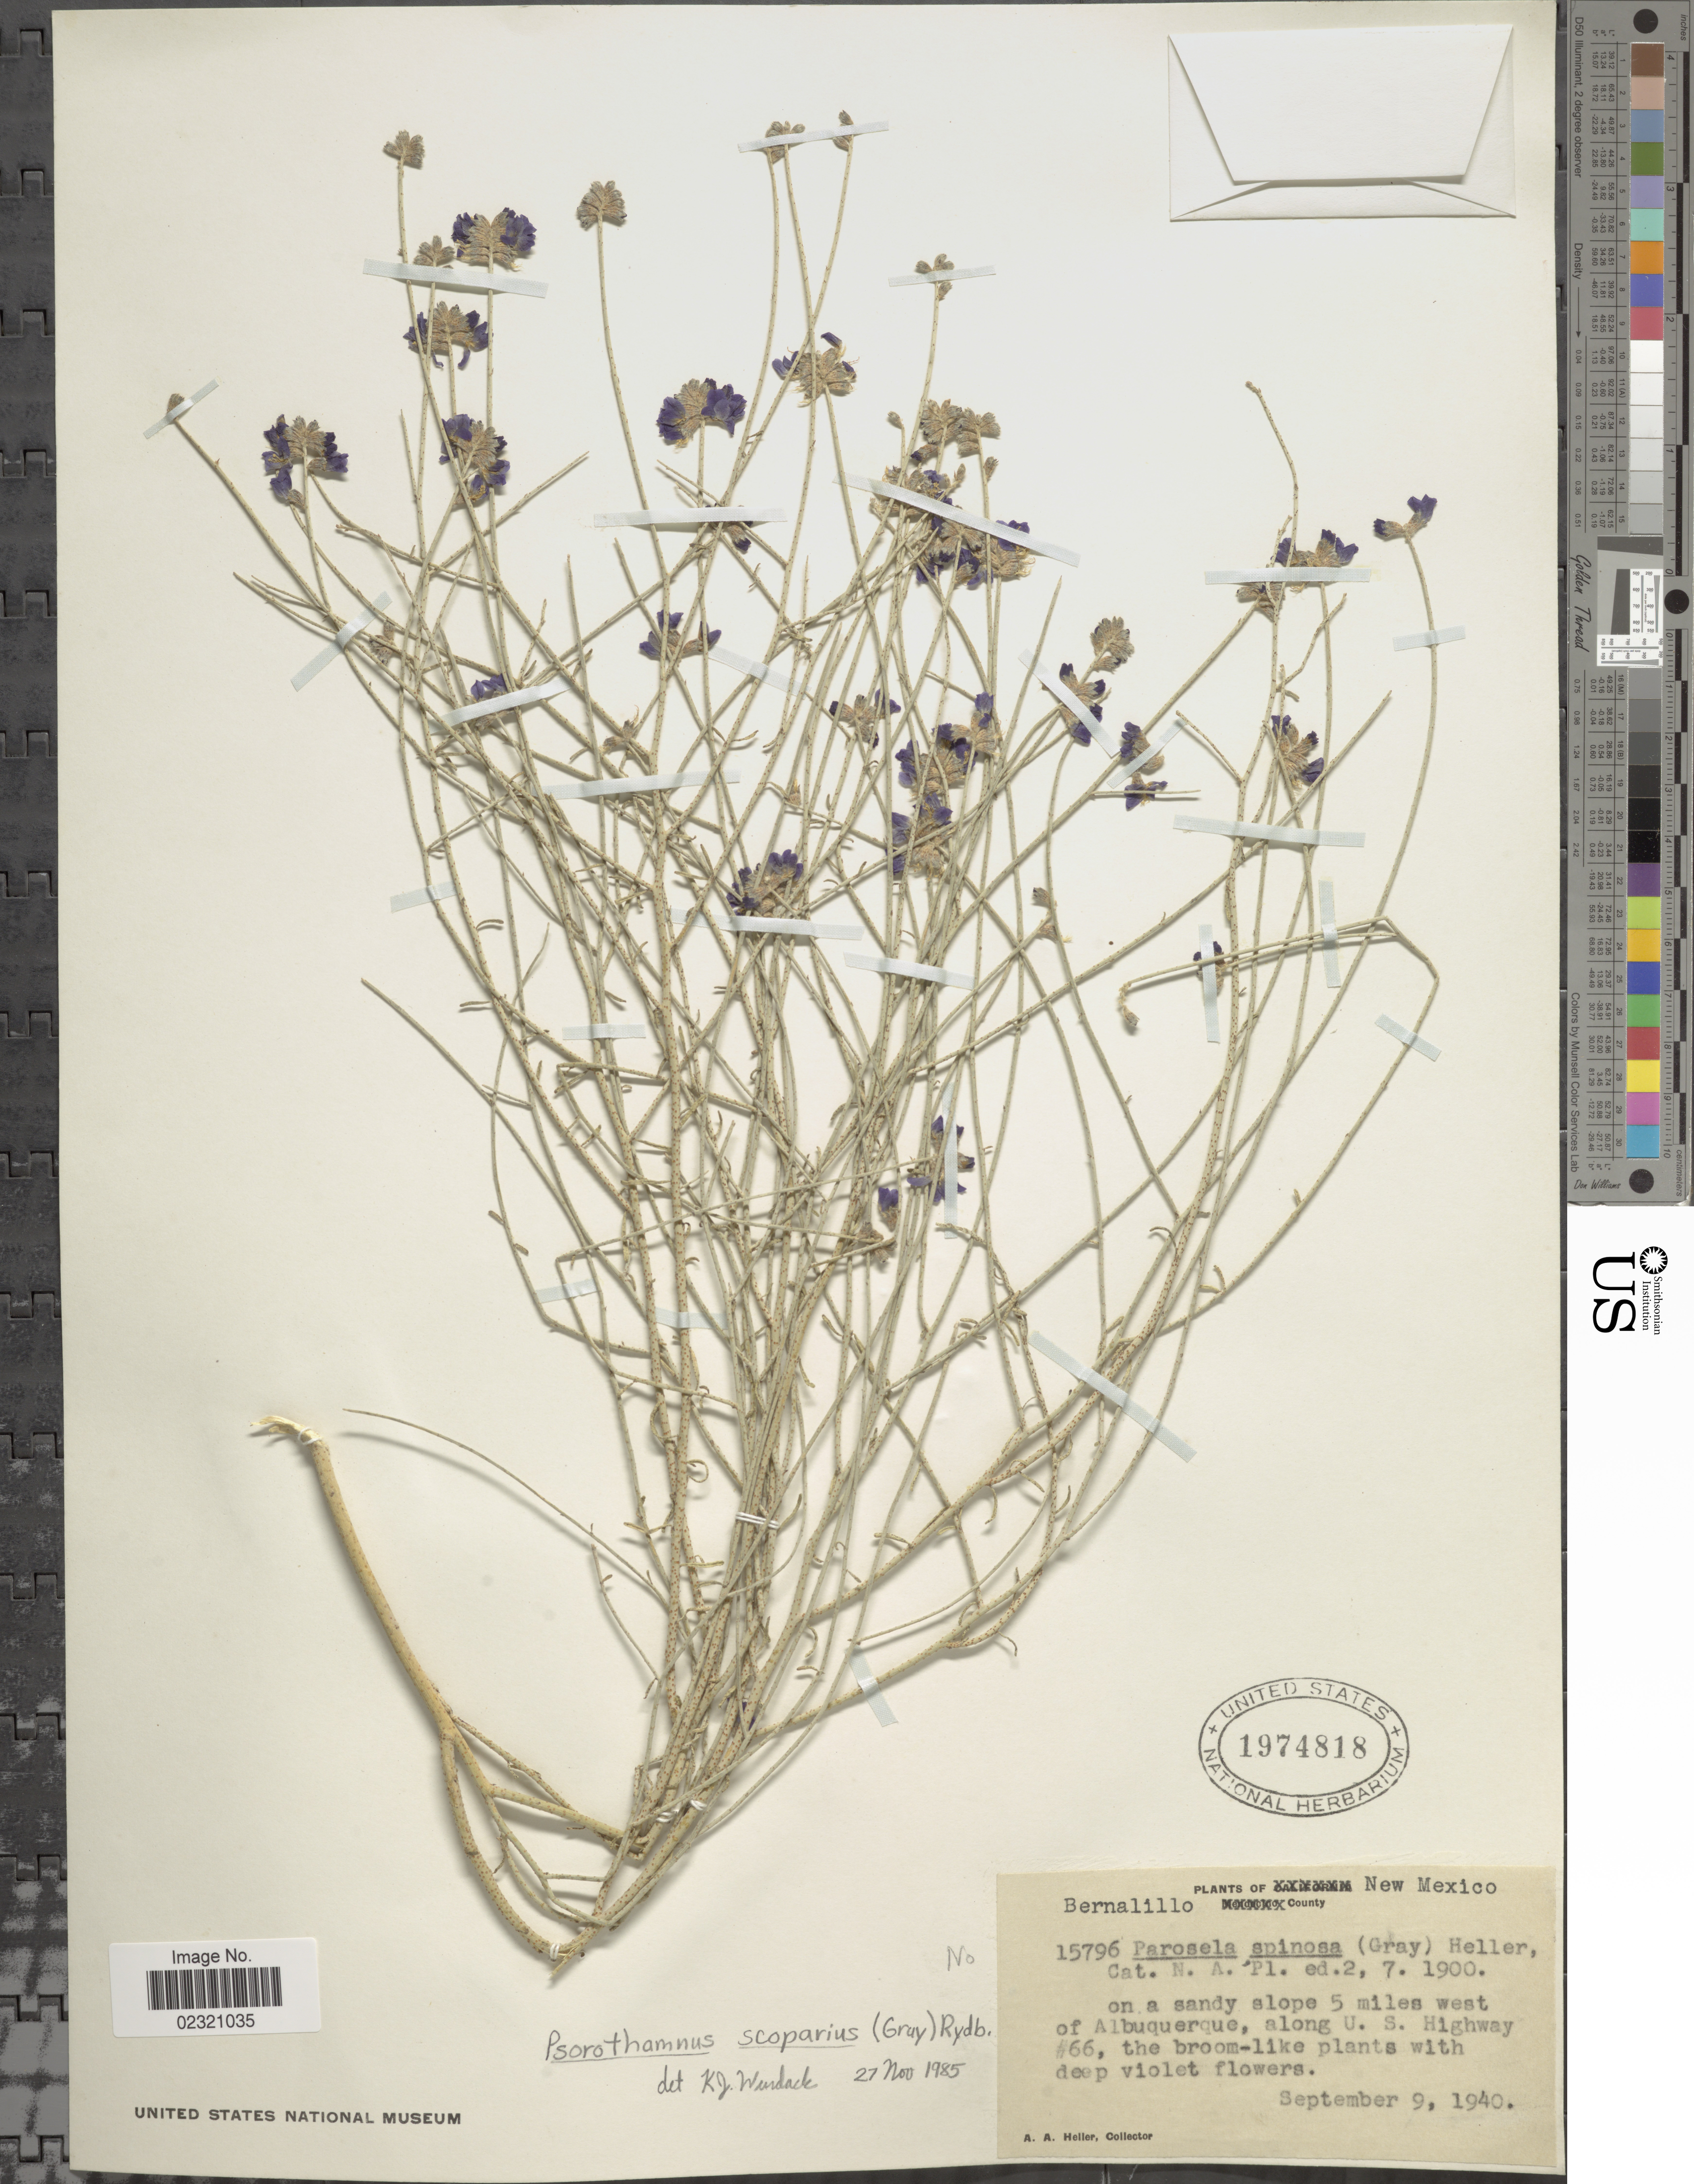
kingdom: Plantae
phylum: Tracheophyta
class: Magnoliopsida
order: Fabales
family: Fabaceae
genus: Psorothamnus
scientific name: Psorothamnus scoparius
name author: (A. Gray) Rydb.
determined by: Wurdack, Kenneth J., (US), Smithsonian Institution - National Museum of Natural History (UNITED STATES)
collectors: A. A. Heller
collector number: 15796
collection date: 1940-09-09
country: United States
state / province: New Mexico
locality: Slope 5 miles west of Albuquerque along U. S Highway # 66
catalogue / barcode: US 1974818